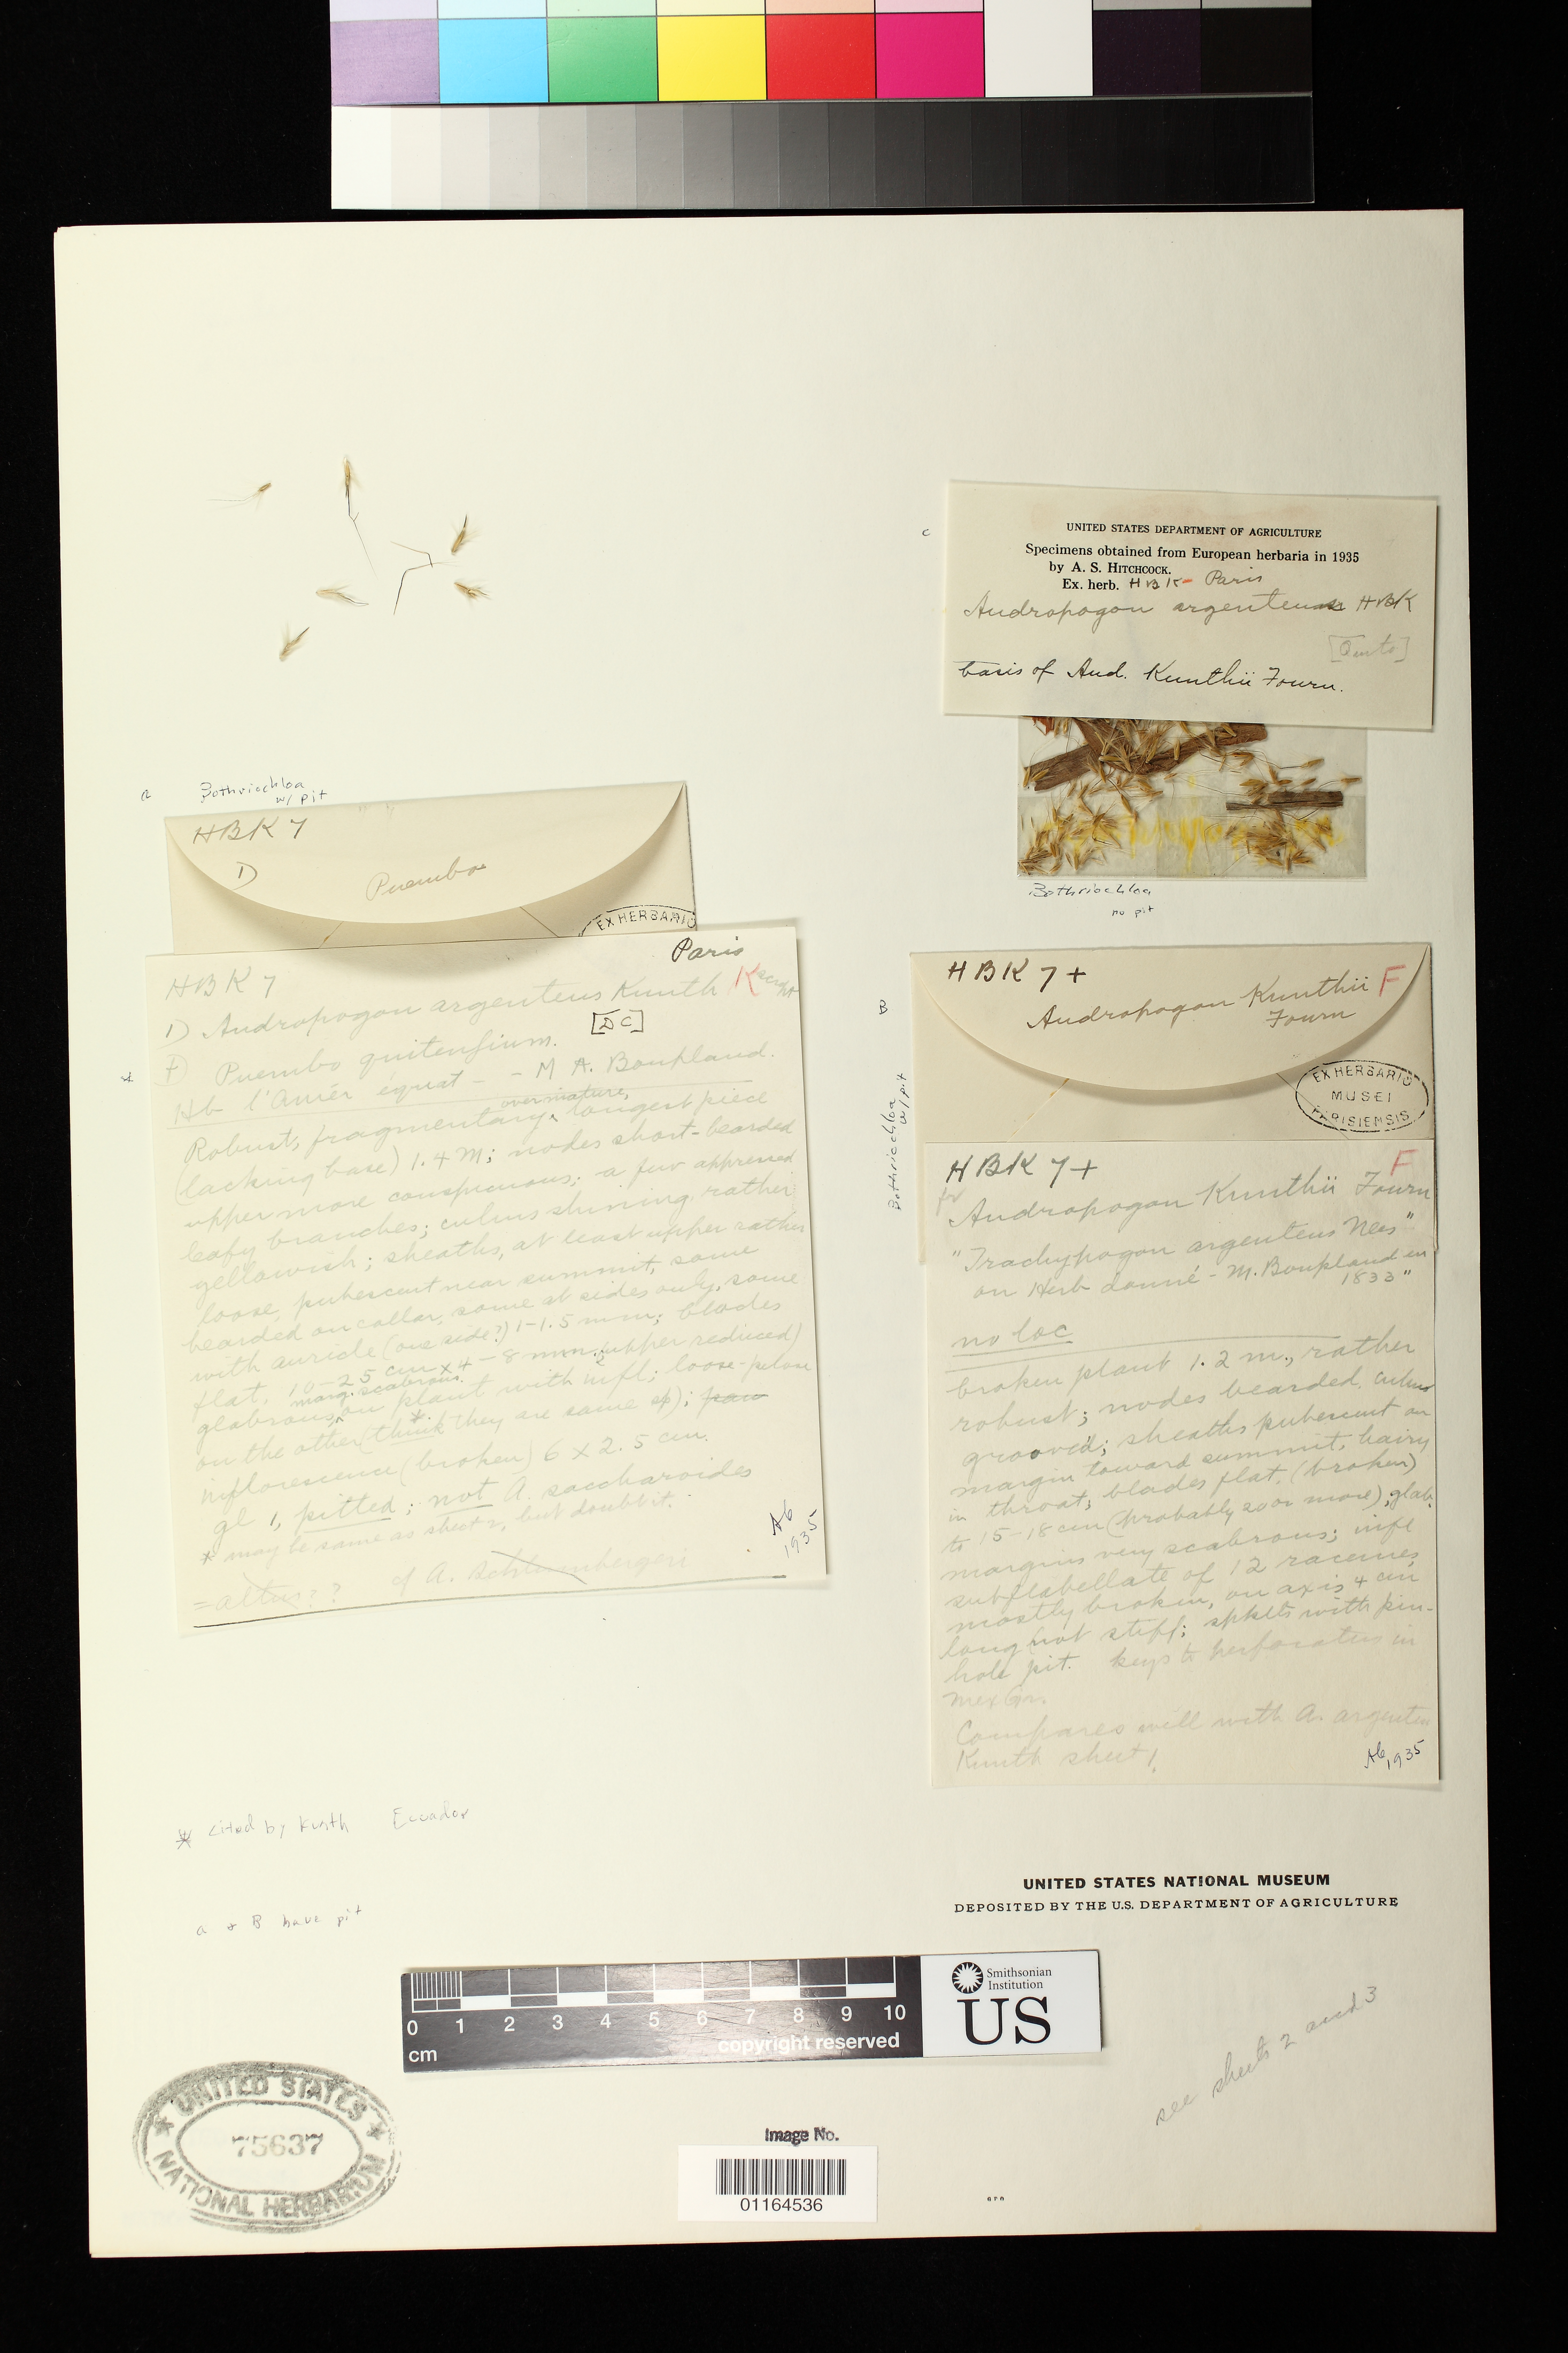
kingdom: Plantae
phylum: Tracheophyta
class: Liliopsida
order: Poales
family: Poaceae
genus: Andropogon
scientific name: Andropogon kunthii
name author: E. Fourn.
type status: Type Collection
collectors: A. J. A. Bonpland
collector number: Herb. HBK 7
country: Ecuador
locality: Quito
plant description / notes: Fragmentary material of type specimen(s) ex herb. HBK (Paris). Protologue, "Crescit in scopulosis aridis regni Quitensis prope Puembo, Lloa, Turubamba, alt. 1400-1500 hex."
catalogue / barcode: US 75637